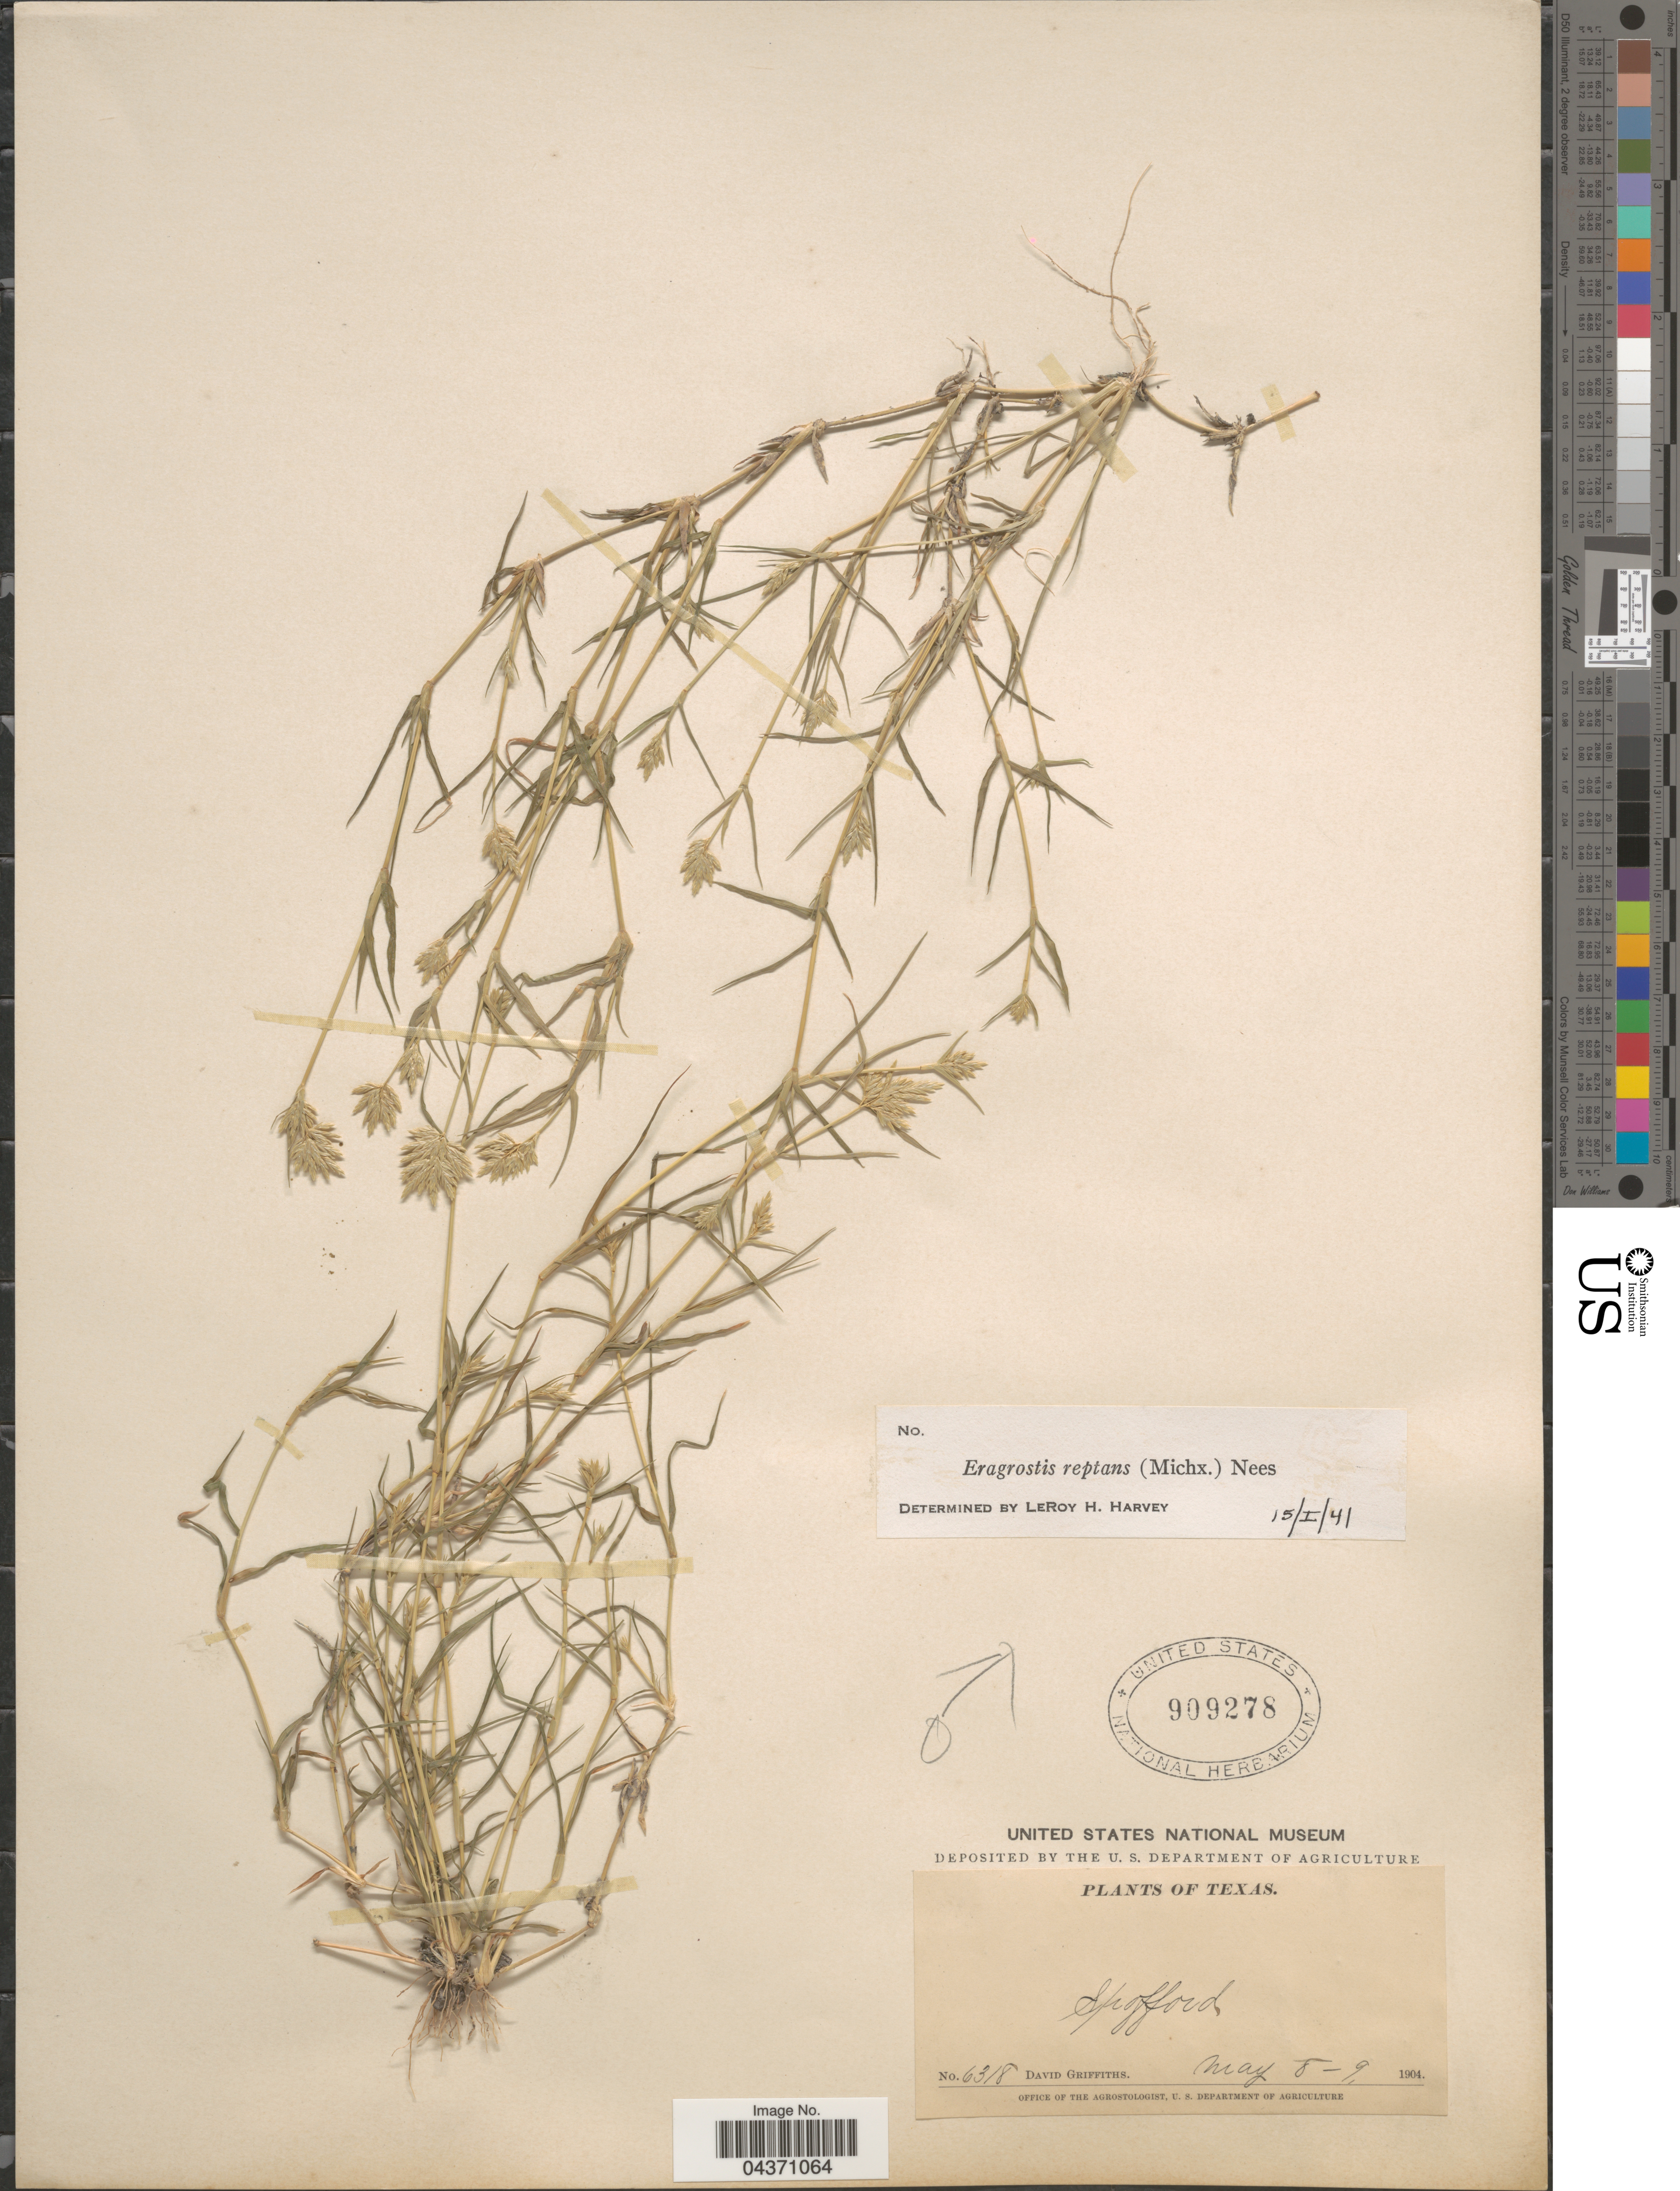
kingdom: Plantae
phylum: Tracheophyta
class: Liliopsida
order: Poales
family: Poaceae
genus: Eragrostis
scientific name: Eragrostis reptans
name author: (Michx.) Nees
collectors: D. Griffiths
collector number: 6318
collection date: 1904-05-08/1904-05-09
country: United States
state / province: Texas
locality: Spofford.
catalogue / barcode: US 909278